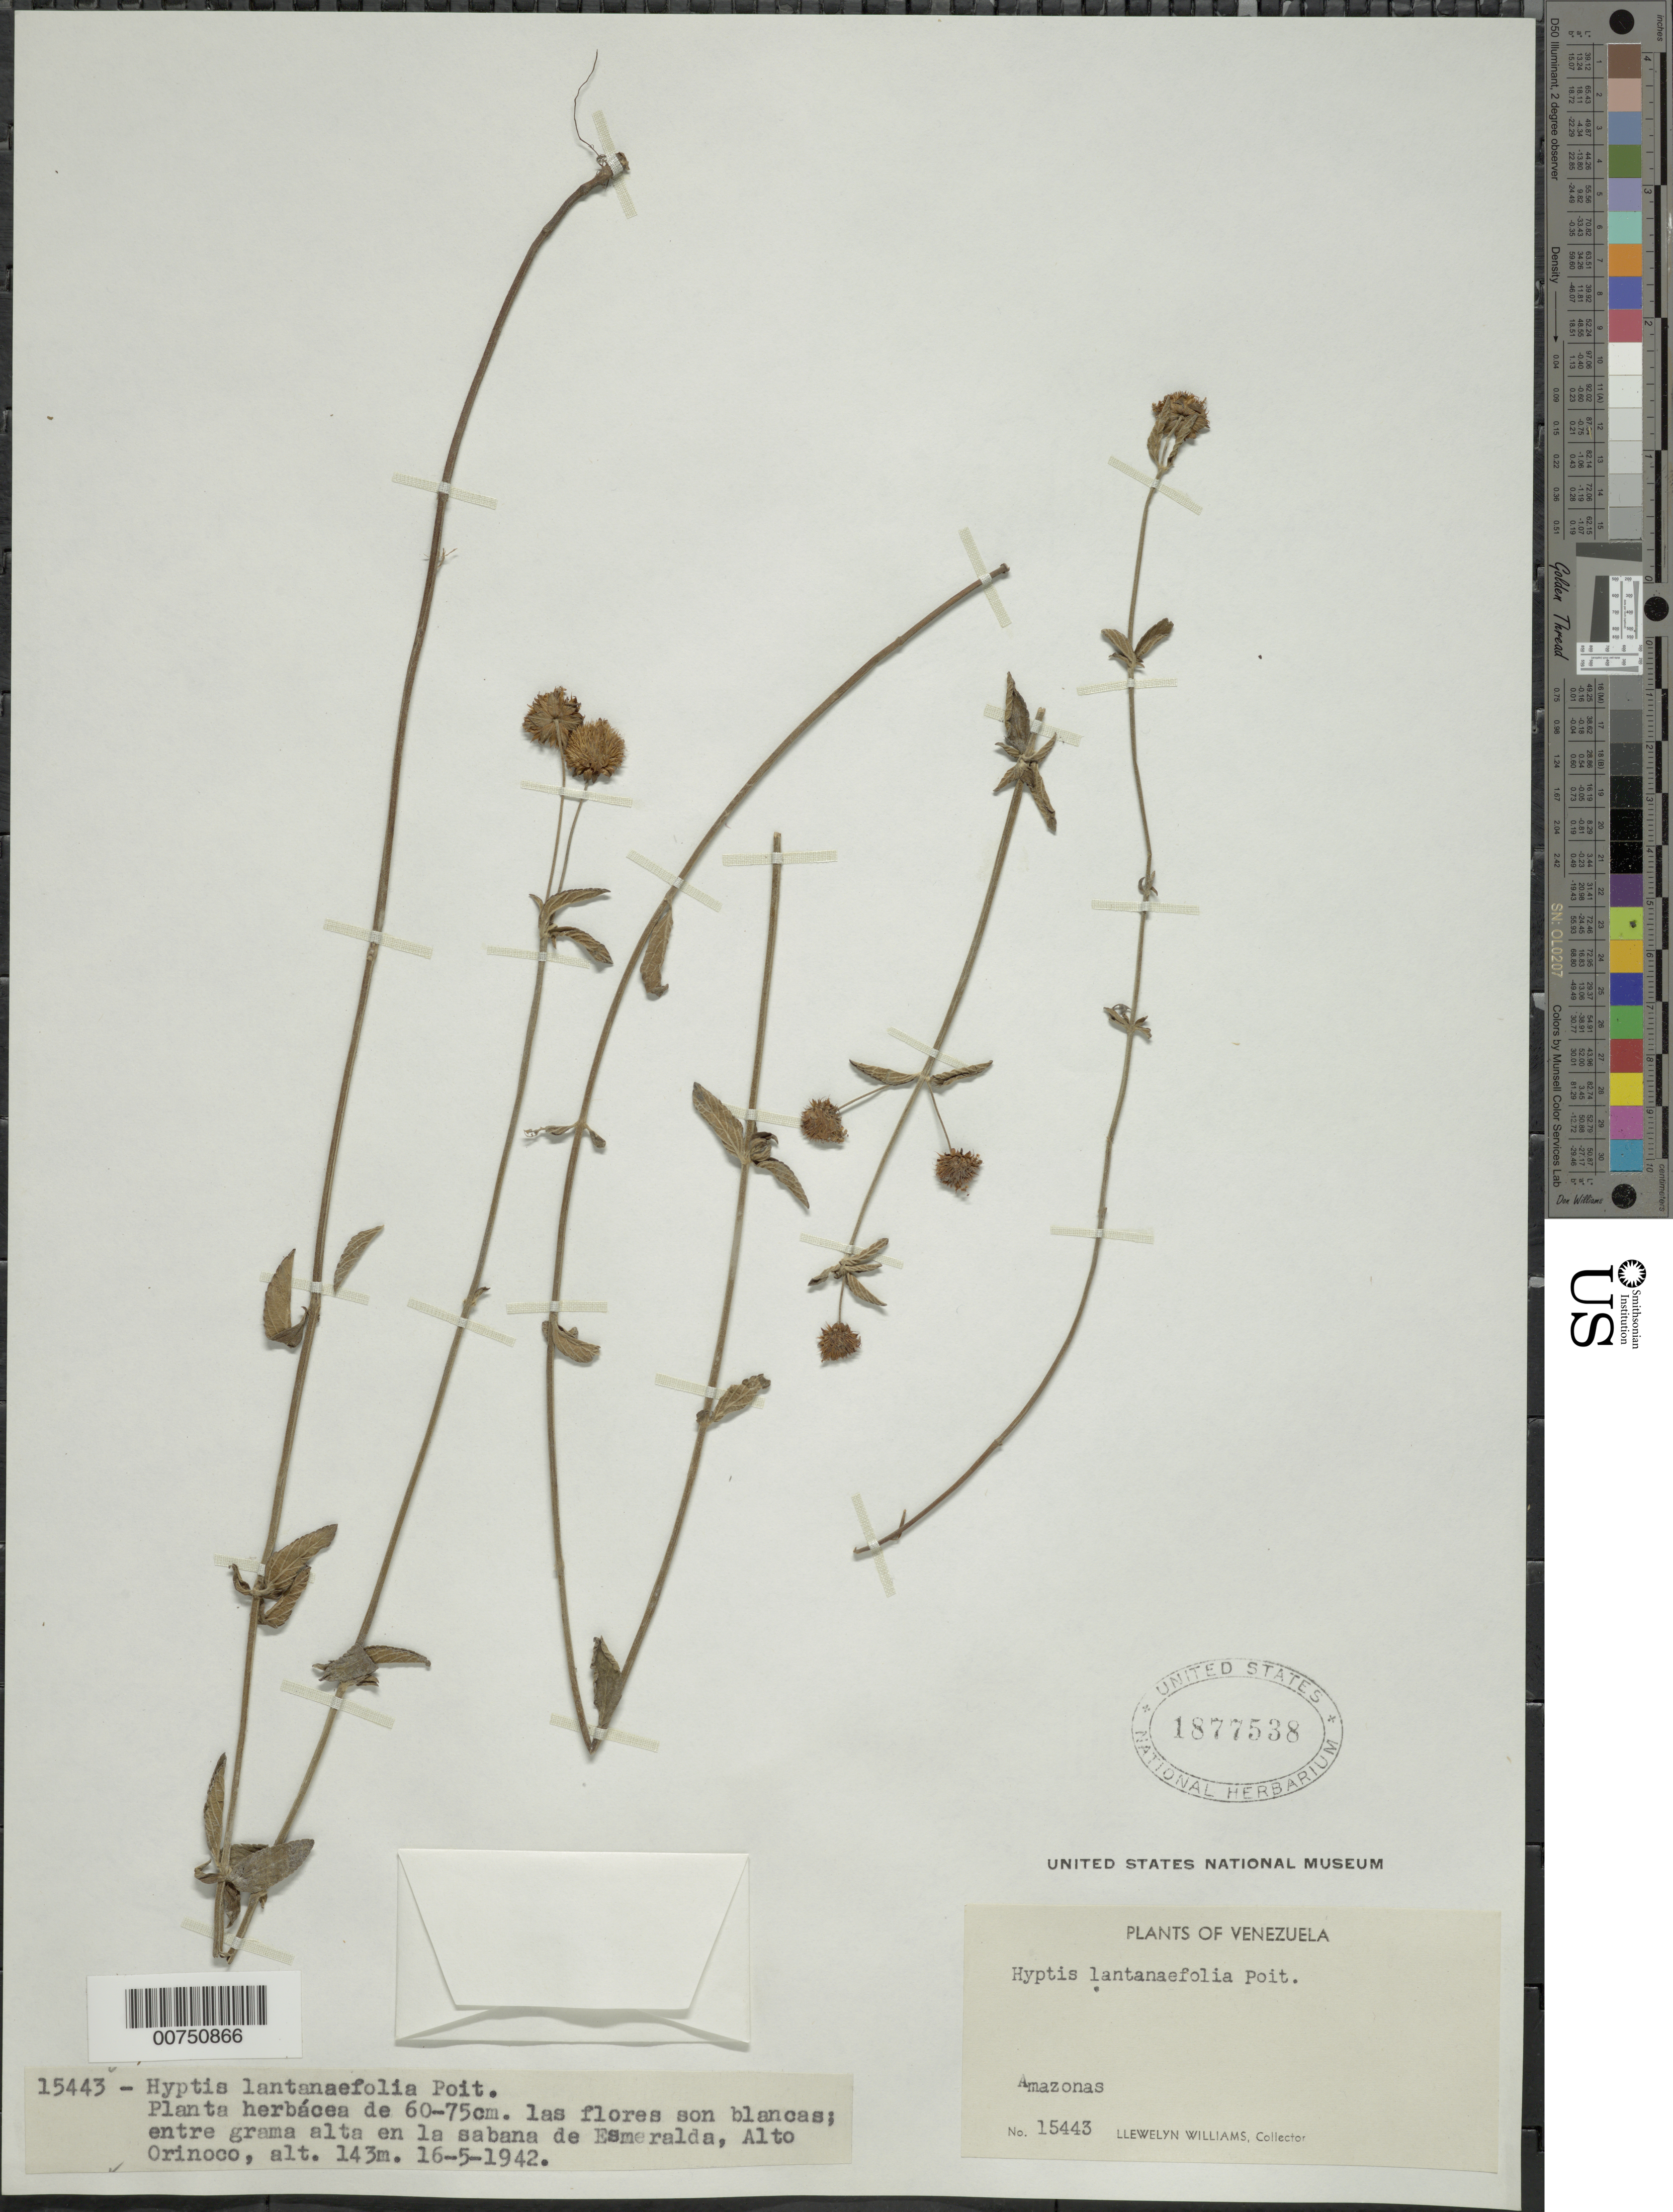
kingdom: Plantae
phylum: Tracheophyta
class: Magnoliopsida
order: Lamiales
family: Lamiaceae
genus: Hyptis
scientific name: Hyptis lantanifolia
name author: Poit.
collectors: Ll. Williams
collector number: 15443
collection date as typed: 16-May-42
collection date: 1942-05-16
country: Venezuela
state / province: Amazonas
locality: Esmeralda, Alto Orinoco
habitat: Entre grama alta en la sabana de Esmeralda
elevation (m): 143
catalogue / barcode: US 1877538